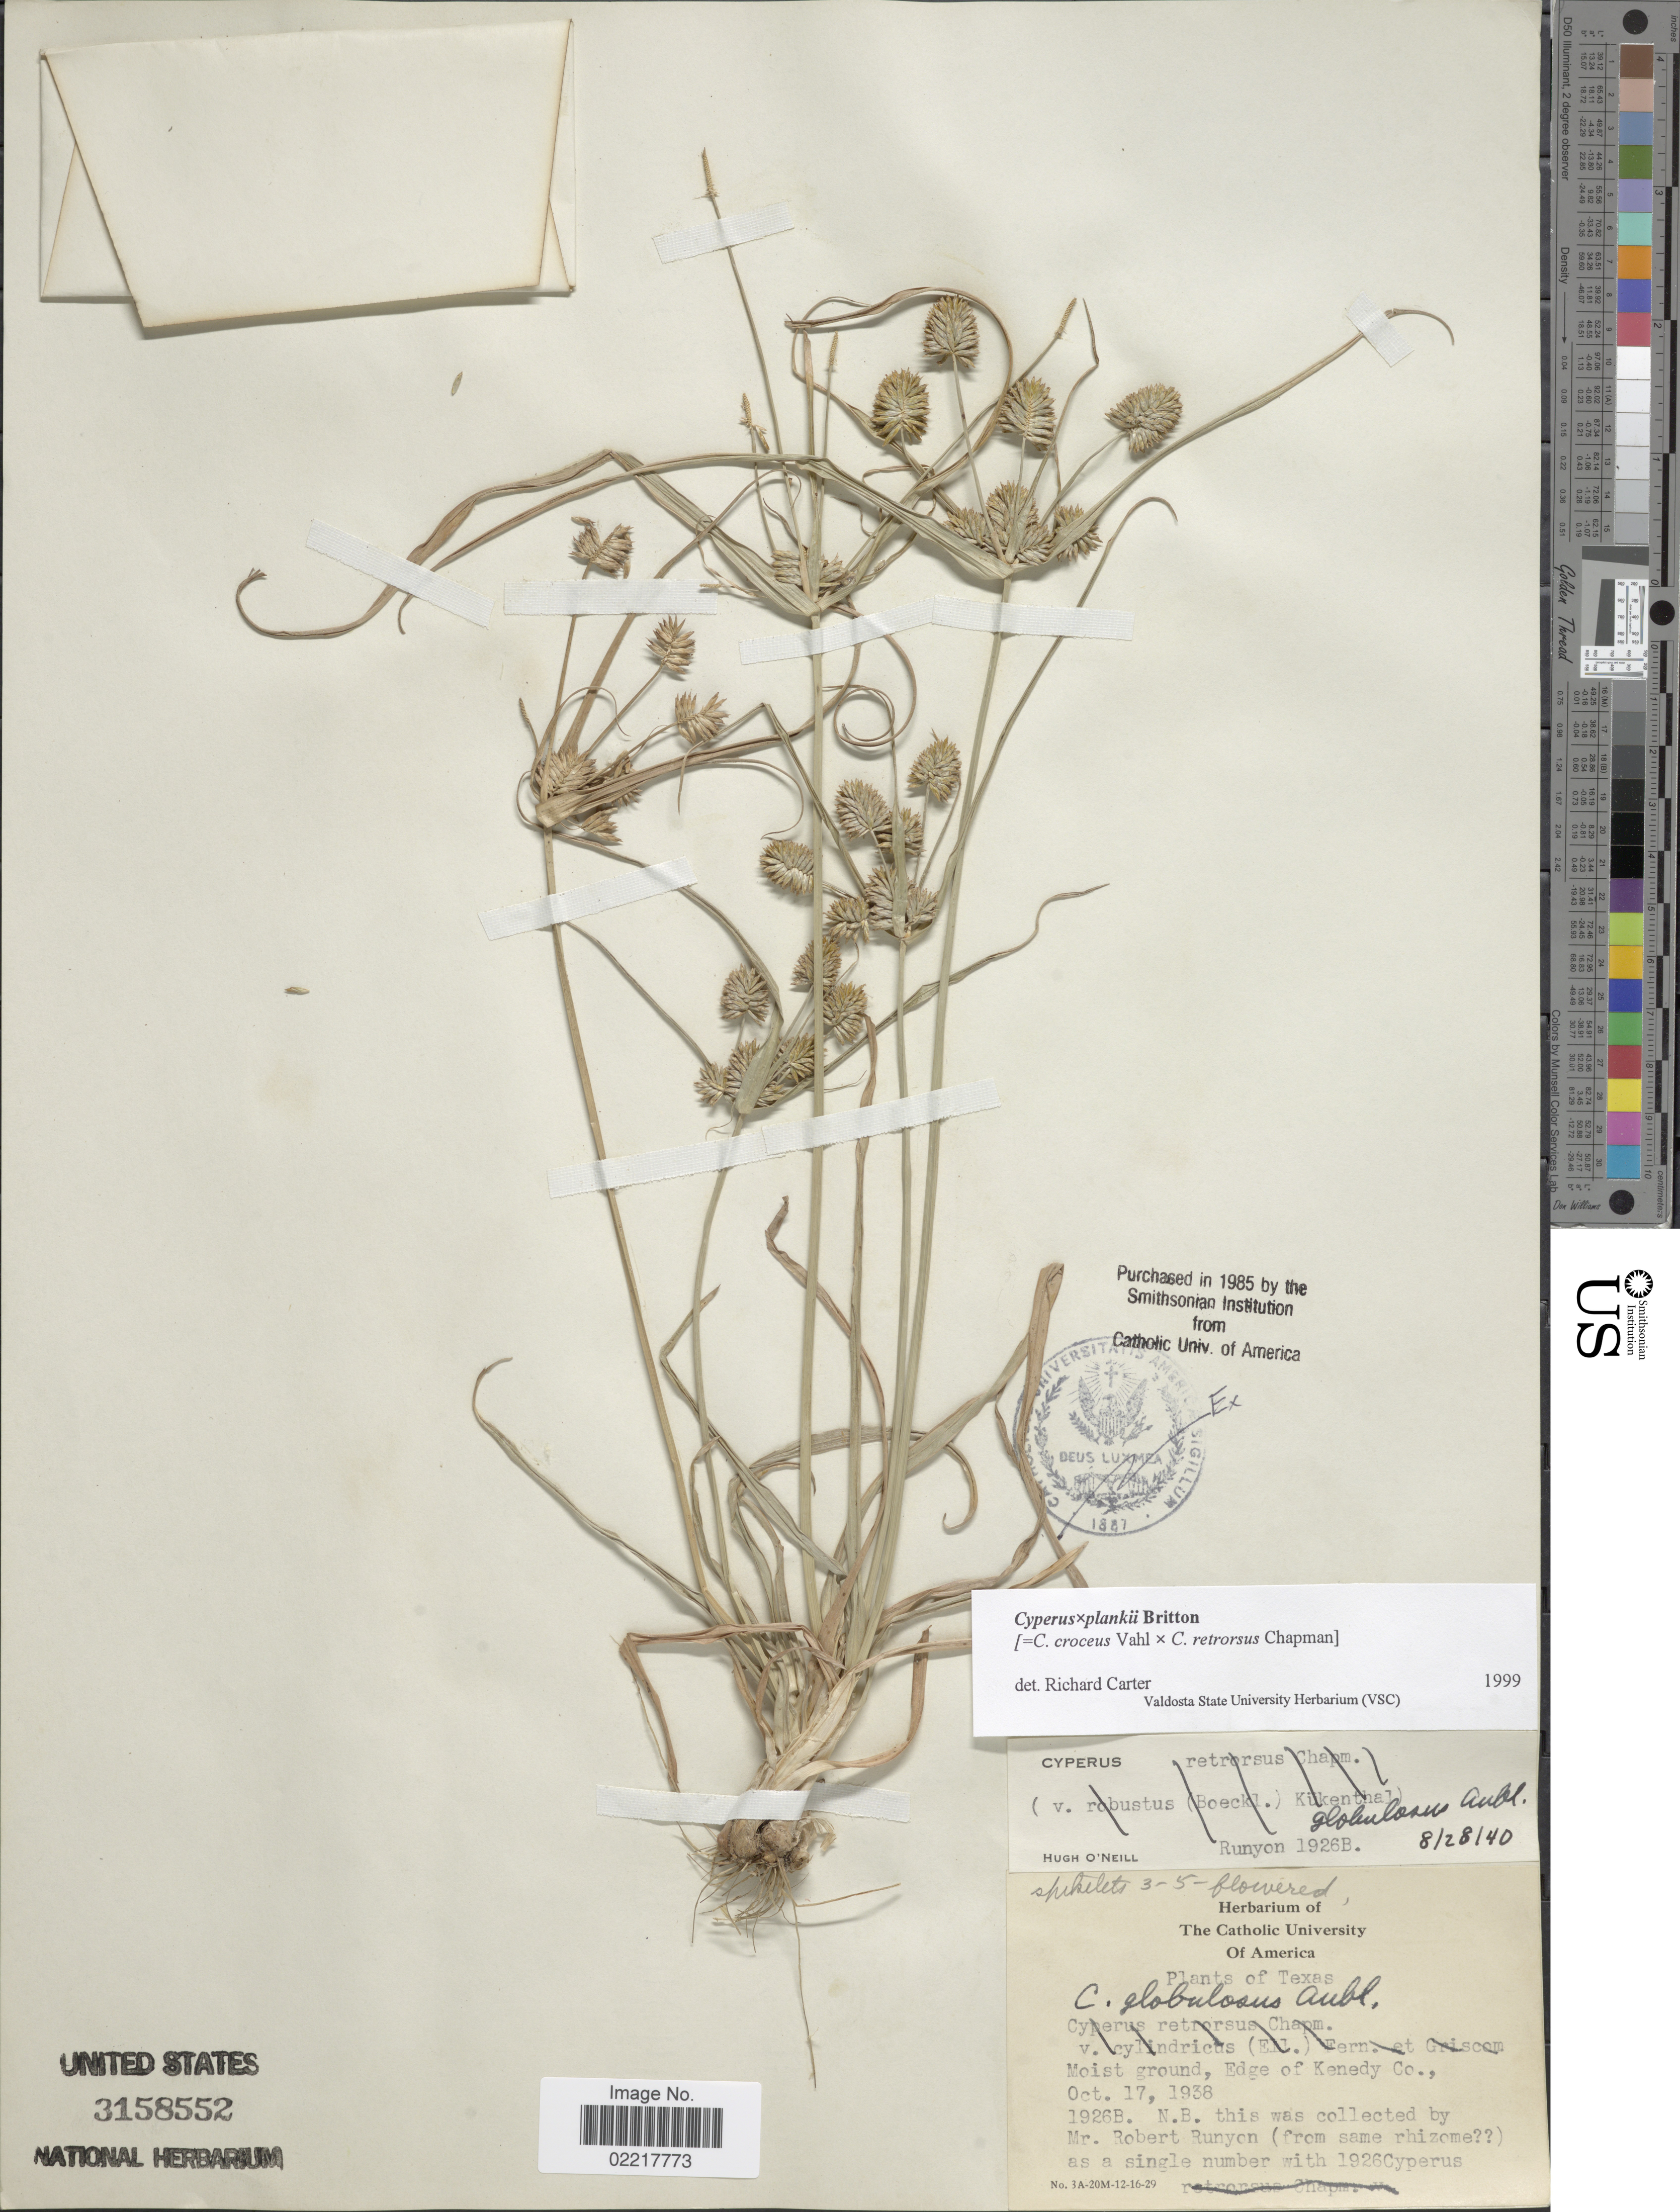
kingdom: Plantae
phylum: Tracheophyta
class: Liliopsida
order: Poales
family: Cyperaceae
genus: Cyperus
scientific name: Cyperus x plankii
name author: Britton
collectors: R. Runyon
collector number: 1926B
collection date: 1938-10-17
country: United States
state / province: Texas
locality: Edge of Kenedy Co.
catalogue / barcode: US 3158552